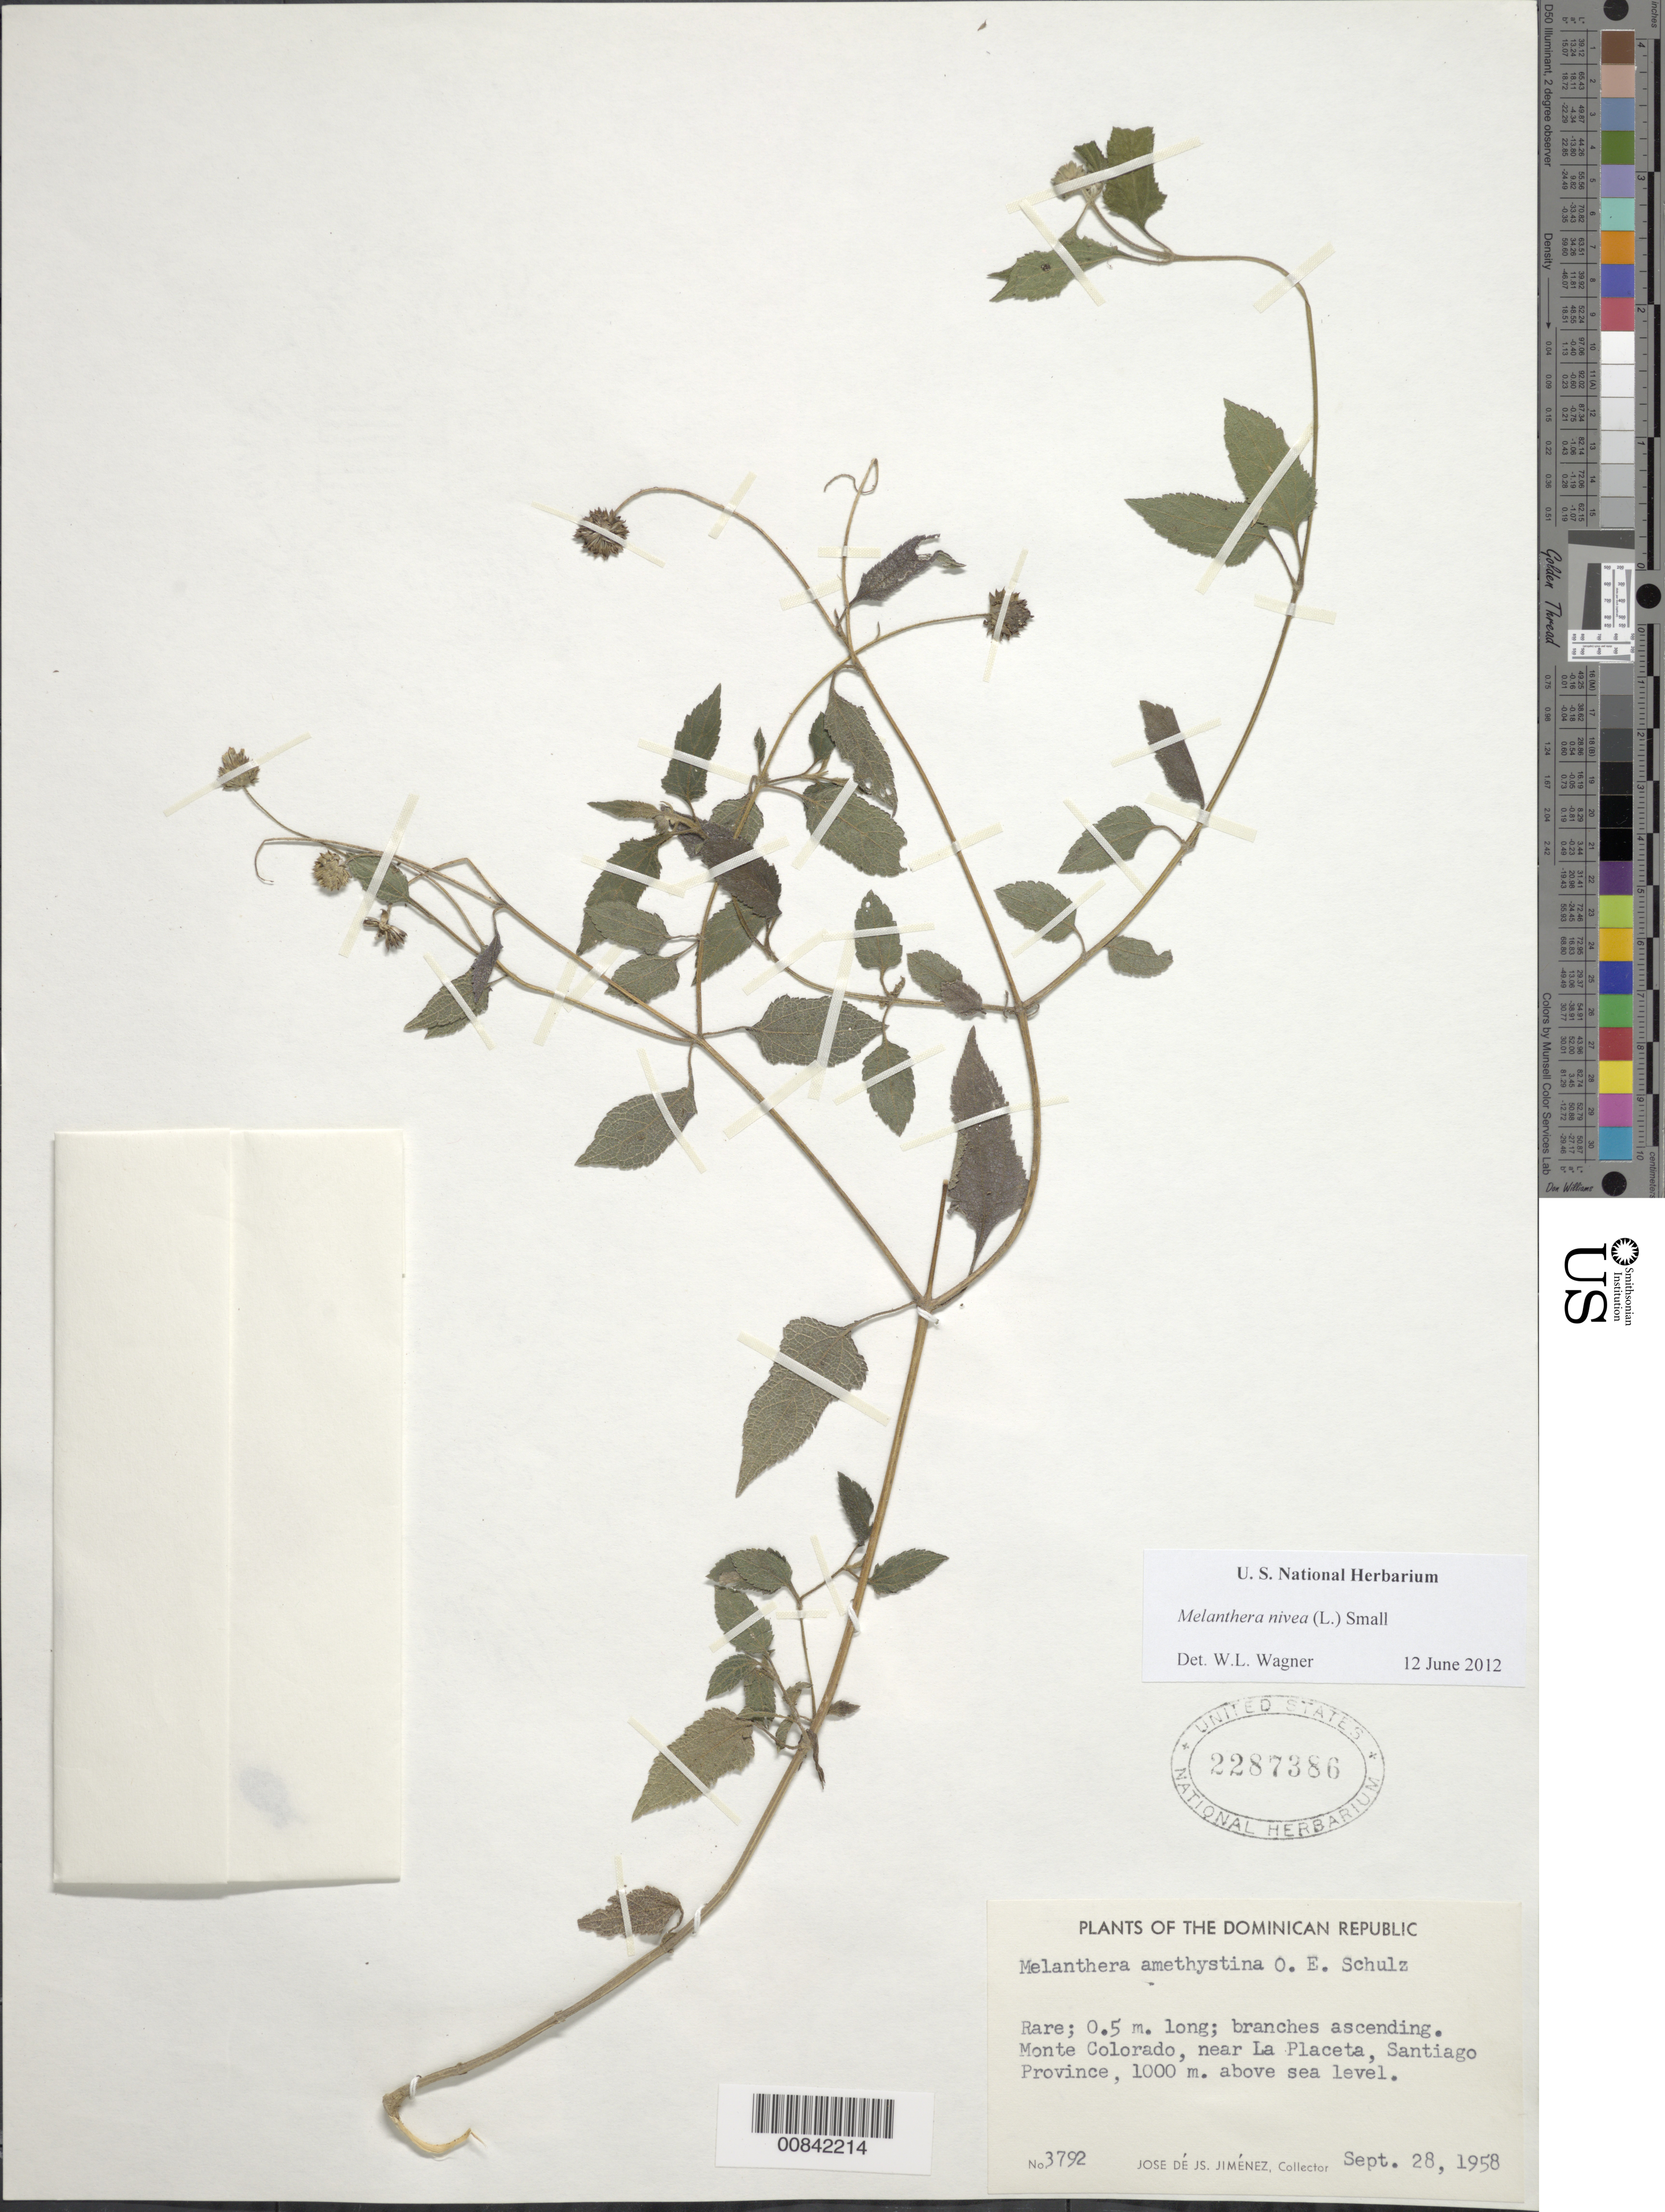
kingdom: Plantae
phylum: Tracheophyta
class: Magnoliopsida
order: Asterales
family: Asteraceae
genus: Melanthera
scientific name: Melanthera nivea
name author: (L.) Small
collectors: J. J. Jiménez Almonte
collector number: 3792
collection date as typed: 28 Sep 1958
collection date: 1958-09-28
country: Dominican Republic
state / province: Santiago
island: Hispaniola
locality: Monte Colorado, near La Placeta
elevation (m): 1000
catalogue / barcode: US 2287386